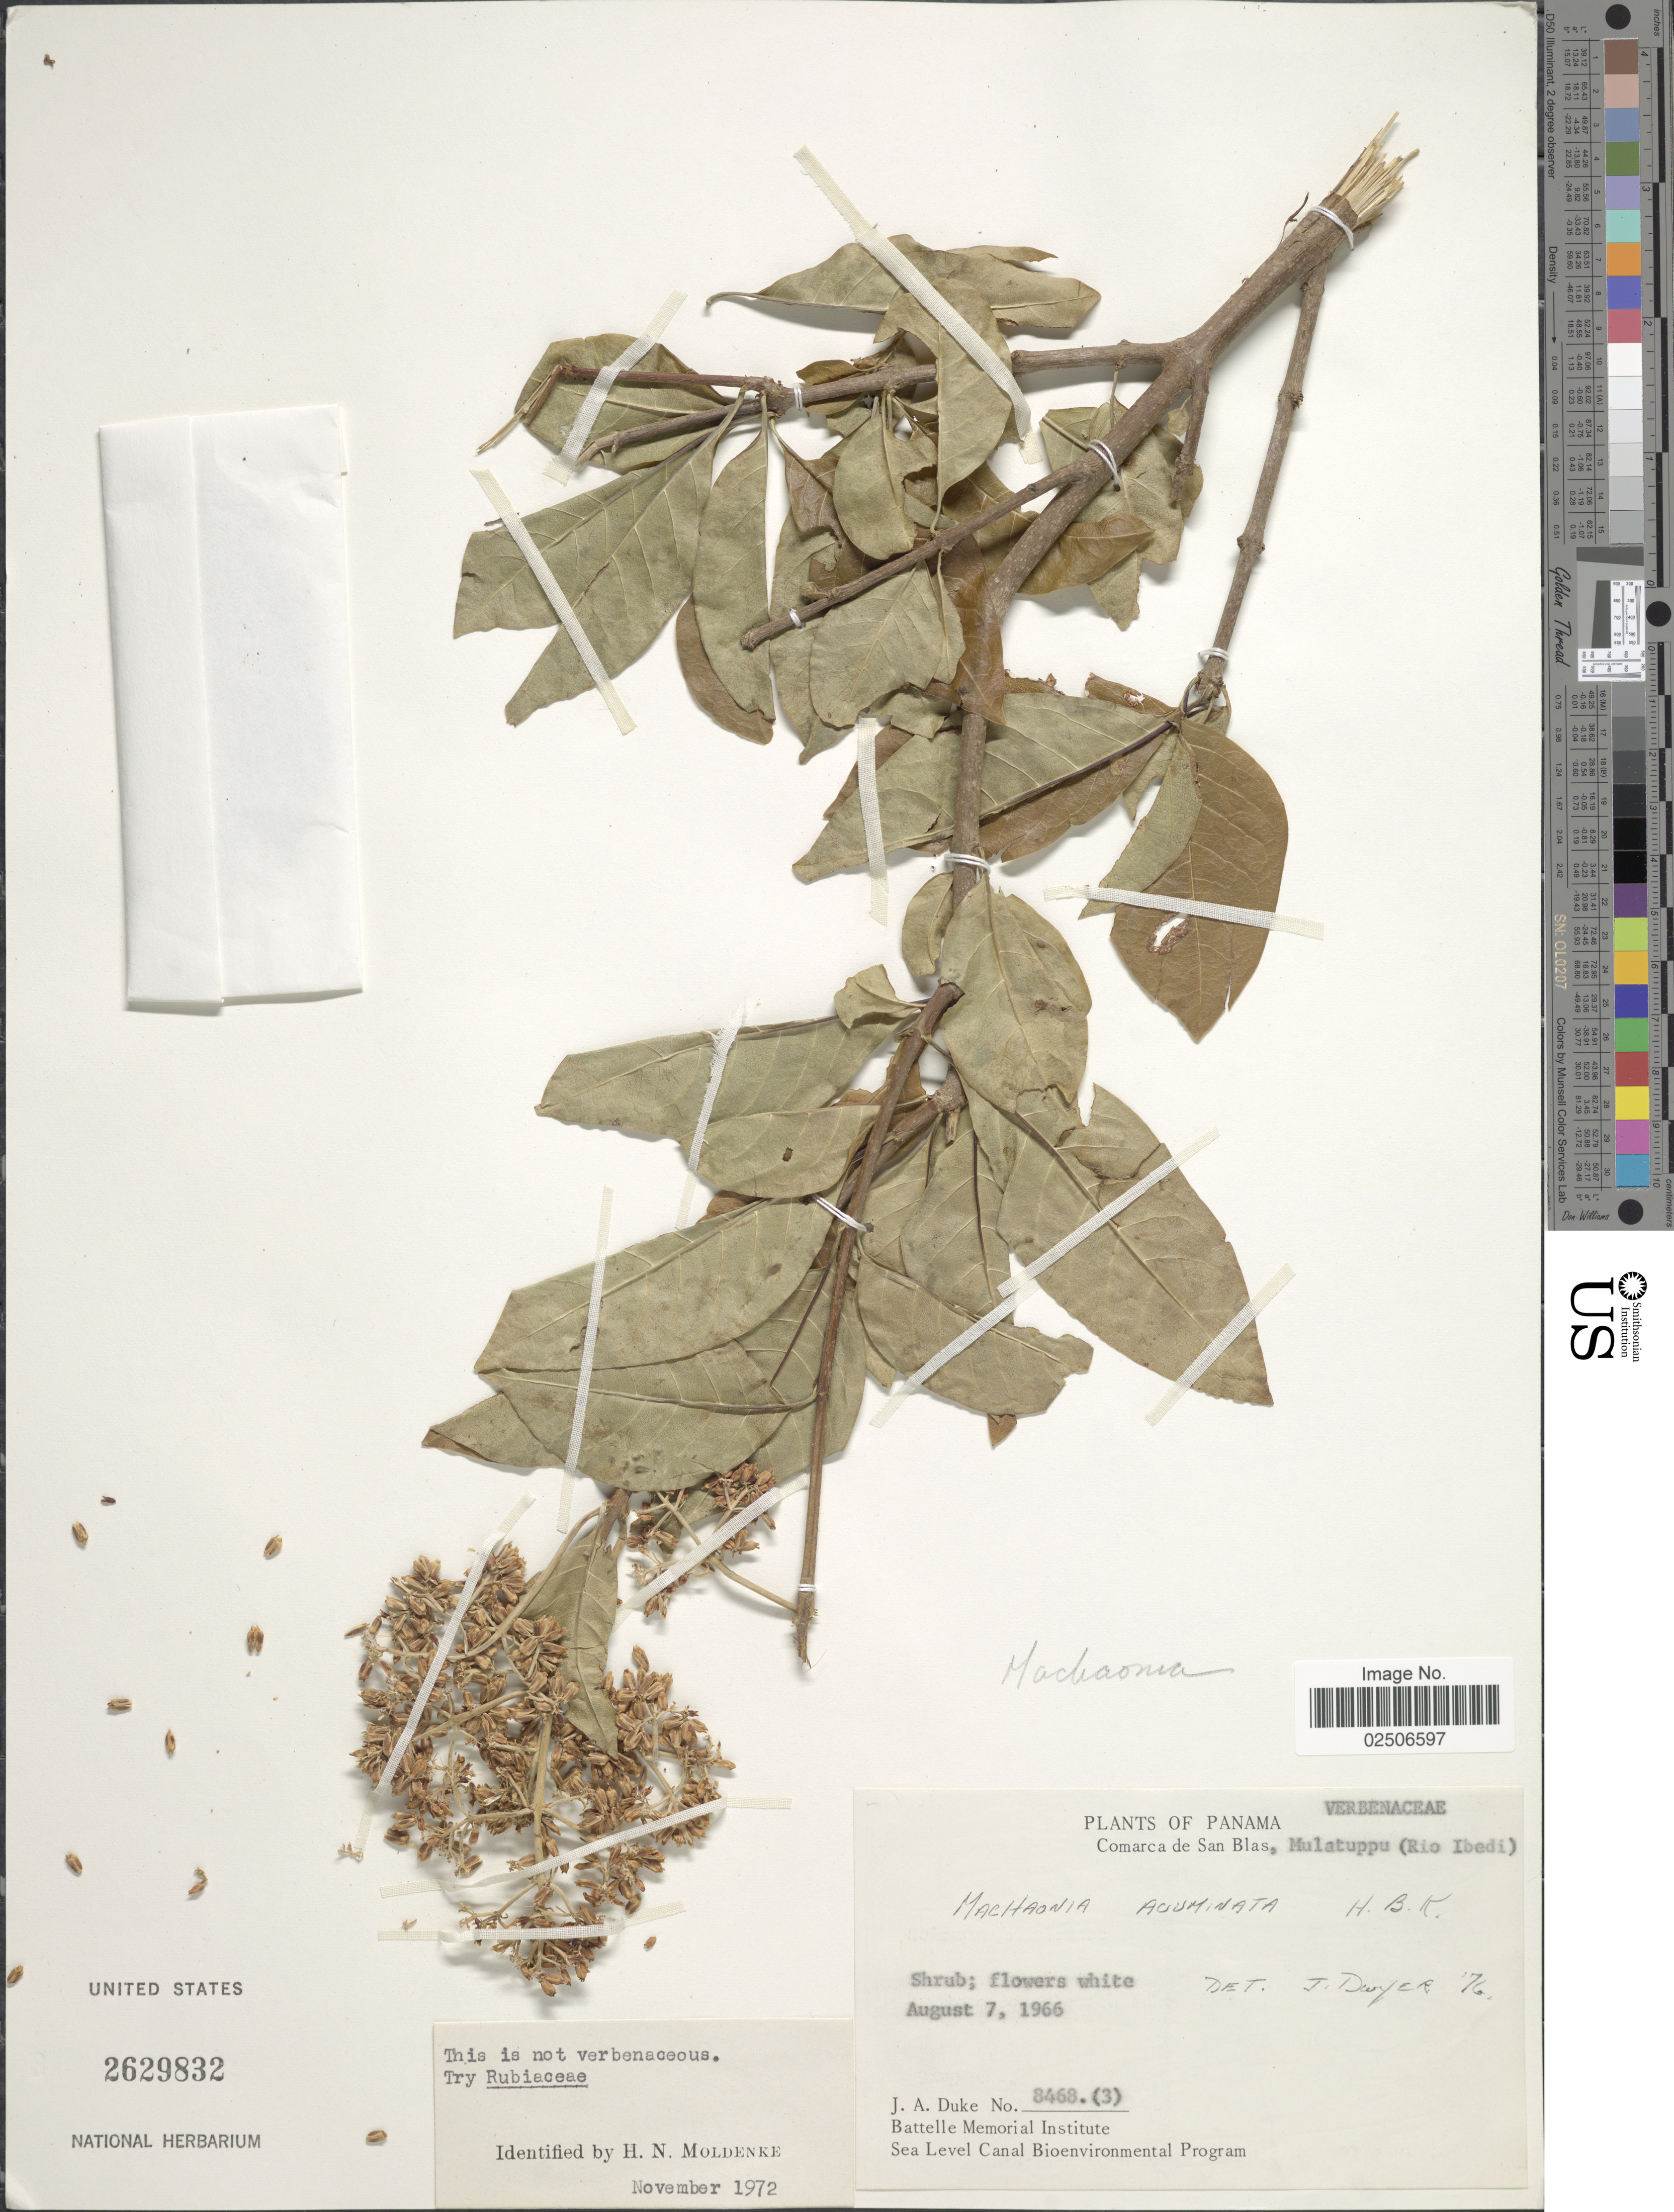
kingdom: Plantae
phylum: Tracheophyta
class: Magnoliopsida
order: Gentianales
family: Rubiaceae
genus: Machaonia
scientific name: Machaonia acuminata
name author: Bonpl.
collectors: J. A. Duke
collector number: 8468(3)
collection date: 1966-08-07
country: Panama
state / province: Kuna Yala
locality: Comarca de San Blas, Mulatuppu (Rio Ibedi)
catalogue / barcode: US 2629832